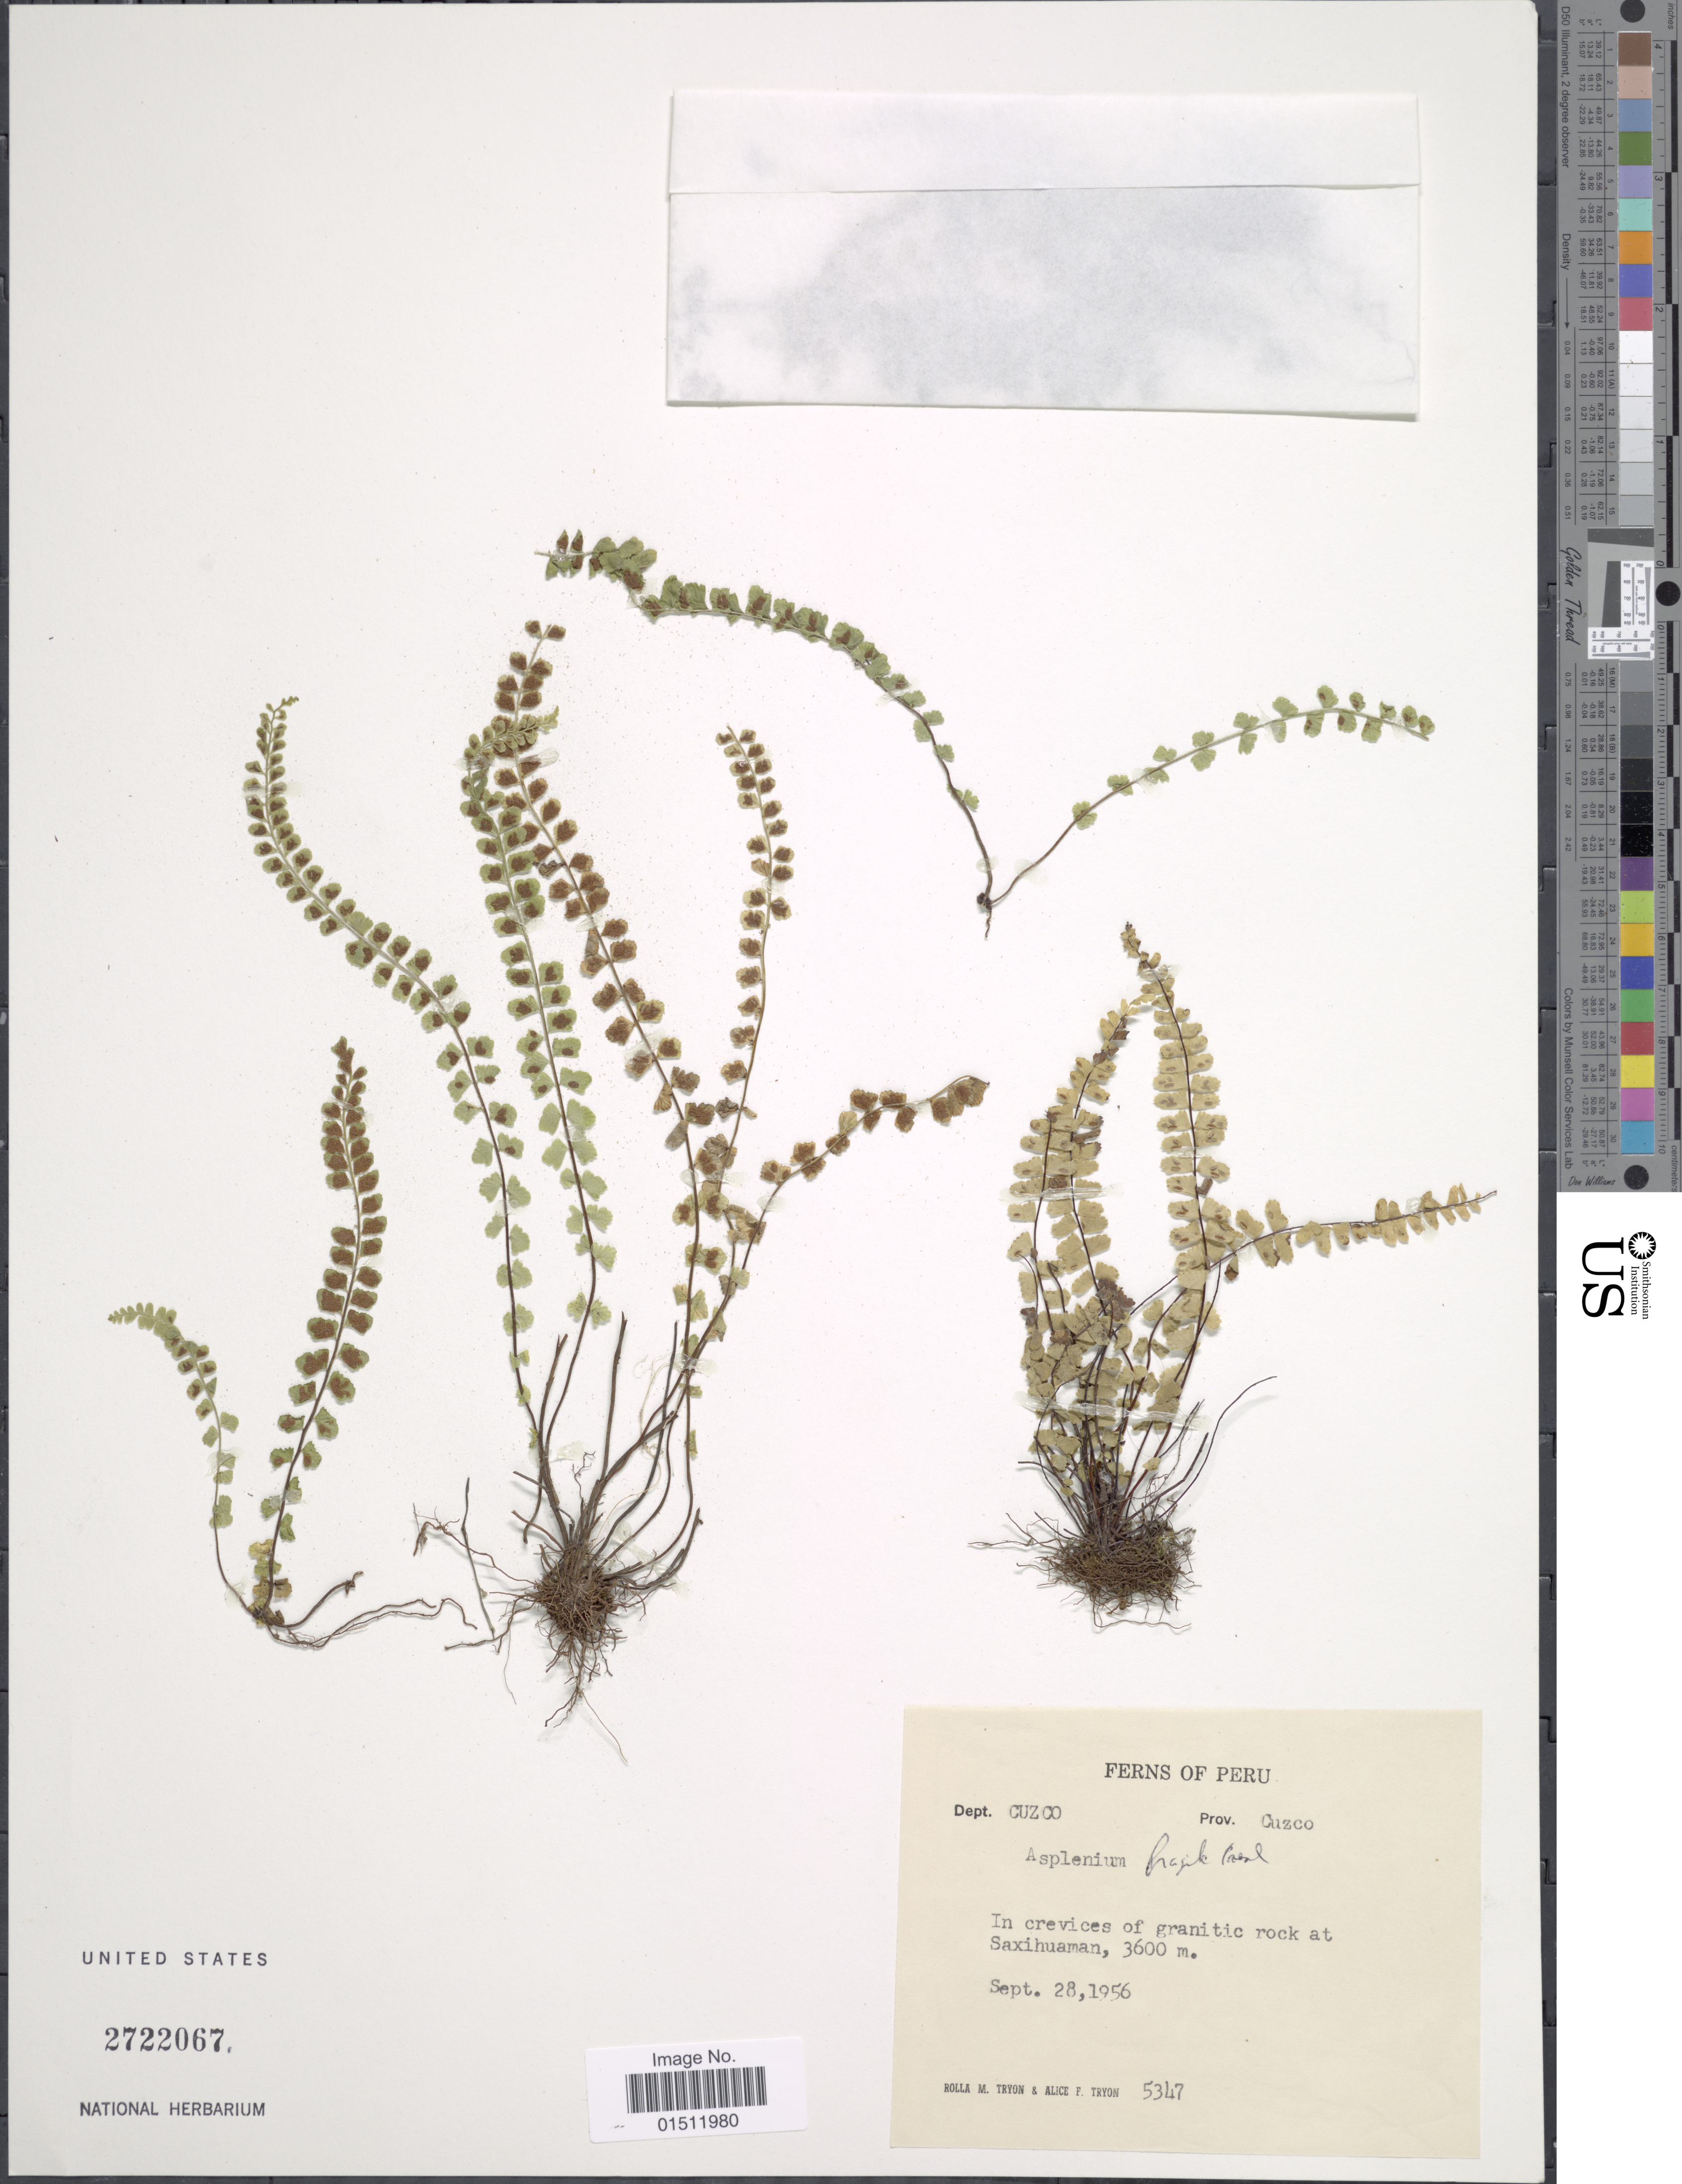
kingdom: Plantae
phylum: Tracheophyta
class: Polypodiopsida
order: Polypodiales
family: Aspleniaceae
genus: Asplenium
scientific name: Asplenium peruvianum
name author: Desv.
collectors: R. M. Tryon & A. F. Tryon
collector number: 5347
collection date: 1956-09-28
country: Peru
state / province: Cusco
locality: Dept. Cuzco. Prov. Cuzco.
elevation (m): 3600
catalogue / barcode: US 2722067